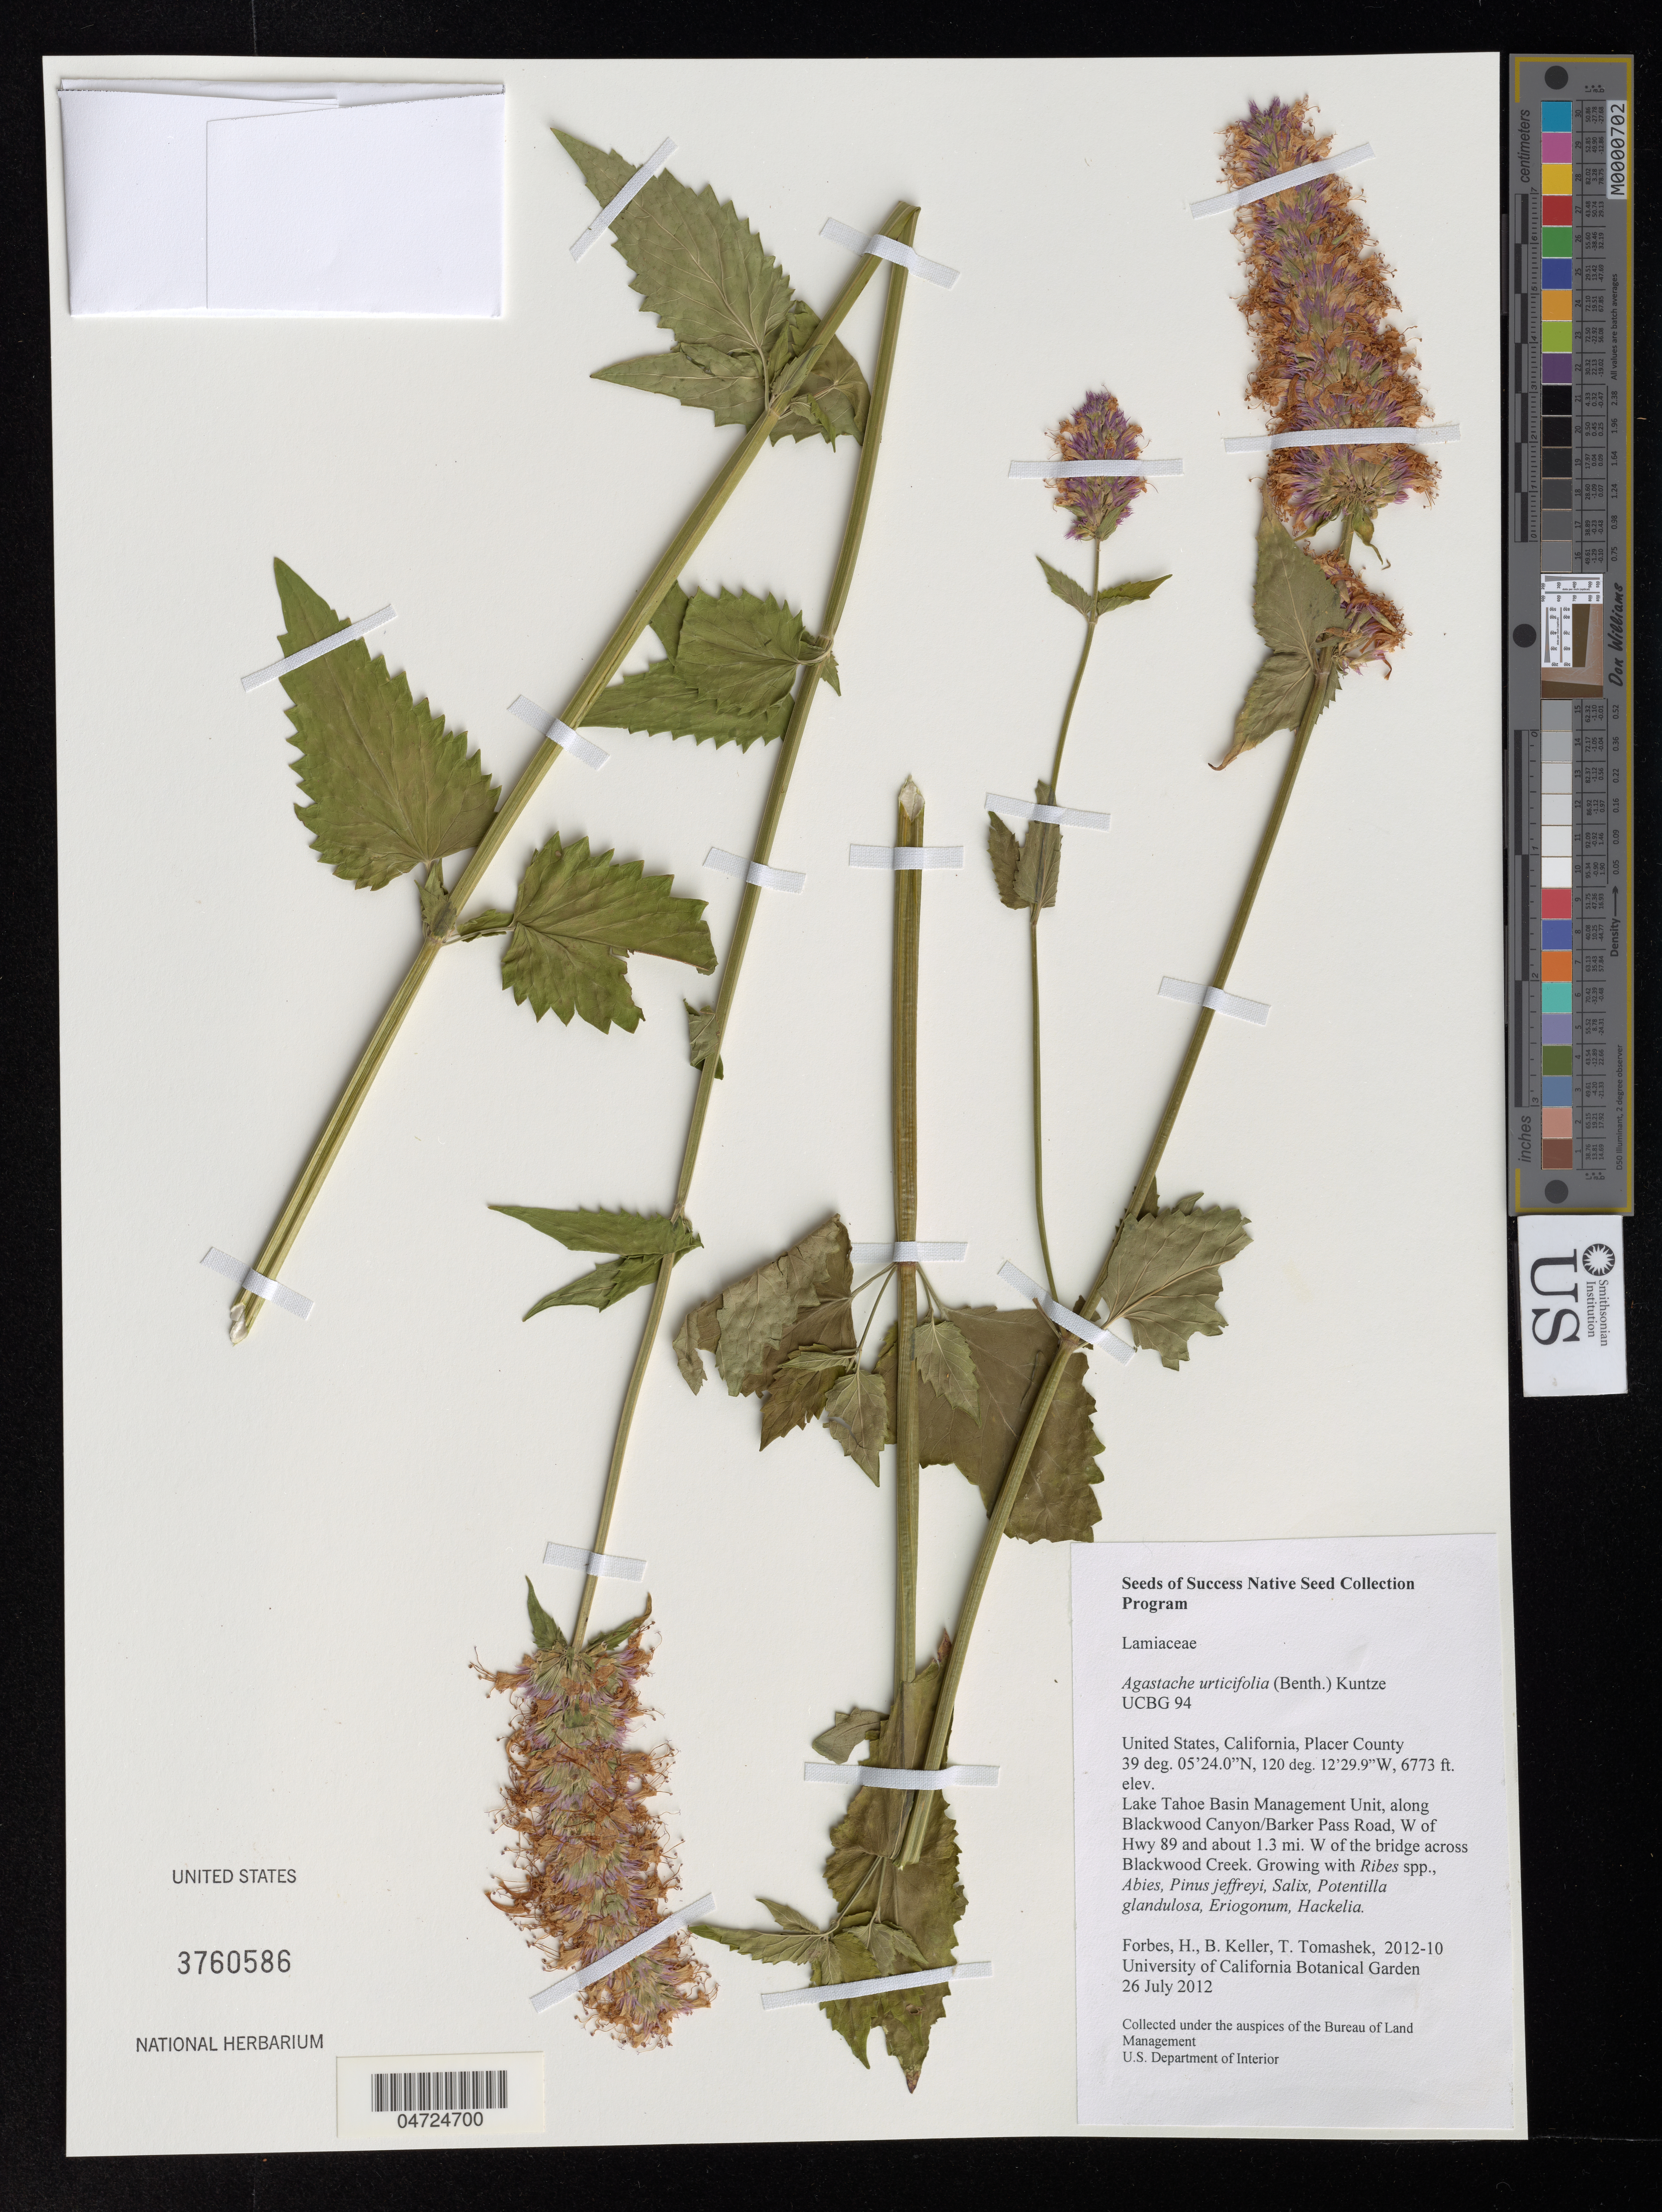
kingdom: Plantae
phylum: Tracheophyta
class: Magnoliopsida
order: Lamiales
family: Lamiaceae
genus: Agastache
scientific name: Agastache urticifolia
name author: (Benth.) Kuntze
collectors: H. Forbes, B. Keller & T. Tomashek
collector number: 2012-10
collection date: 2012-07-26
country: United States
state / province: California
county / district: Placer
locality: Placer County. Lake Tahoe Basin Management Unit, along Blackwood Canyon/Barker Pass Road, W of Hwy 89 and about 1.3 mi. W of the bridge across Blackwood Creek.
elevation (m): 2064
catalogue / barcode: US 3760586